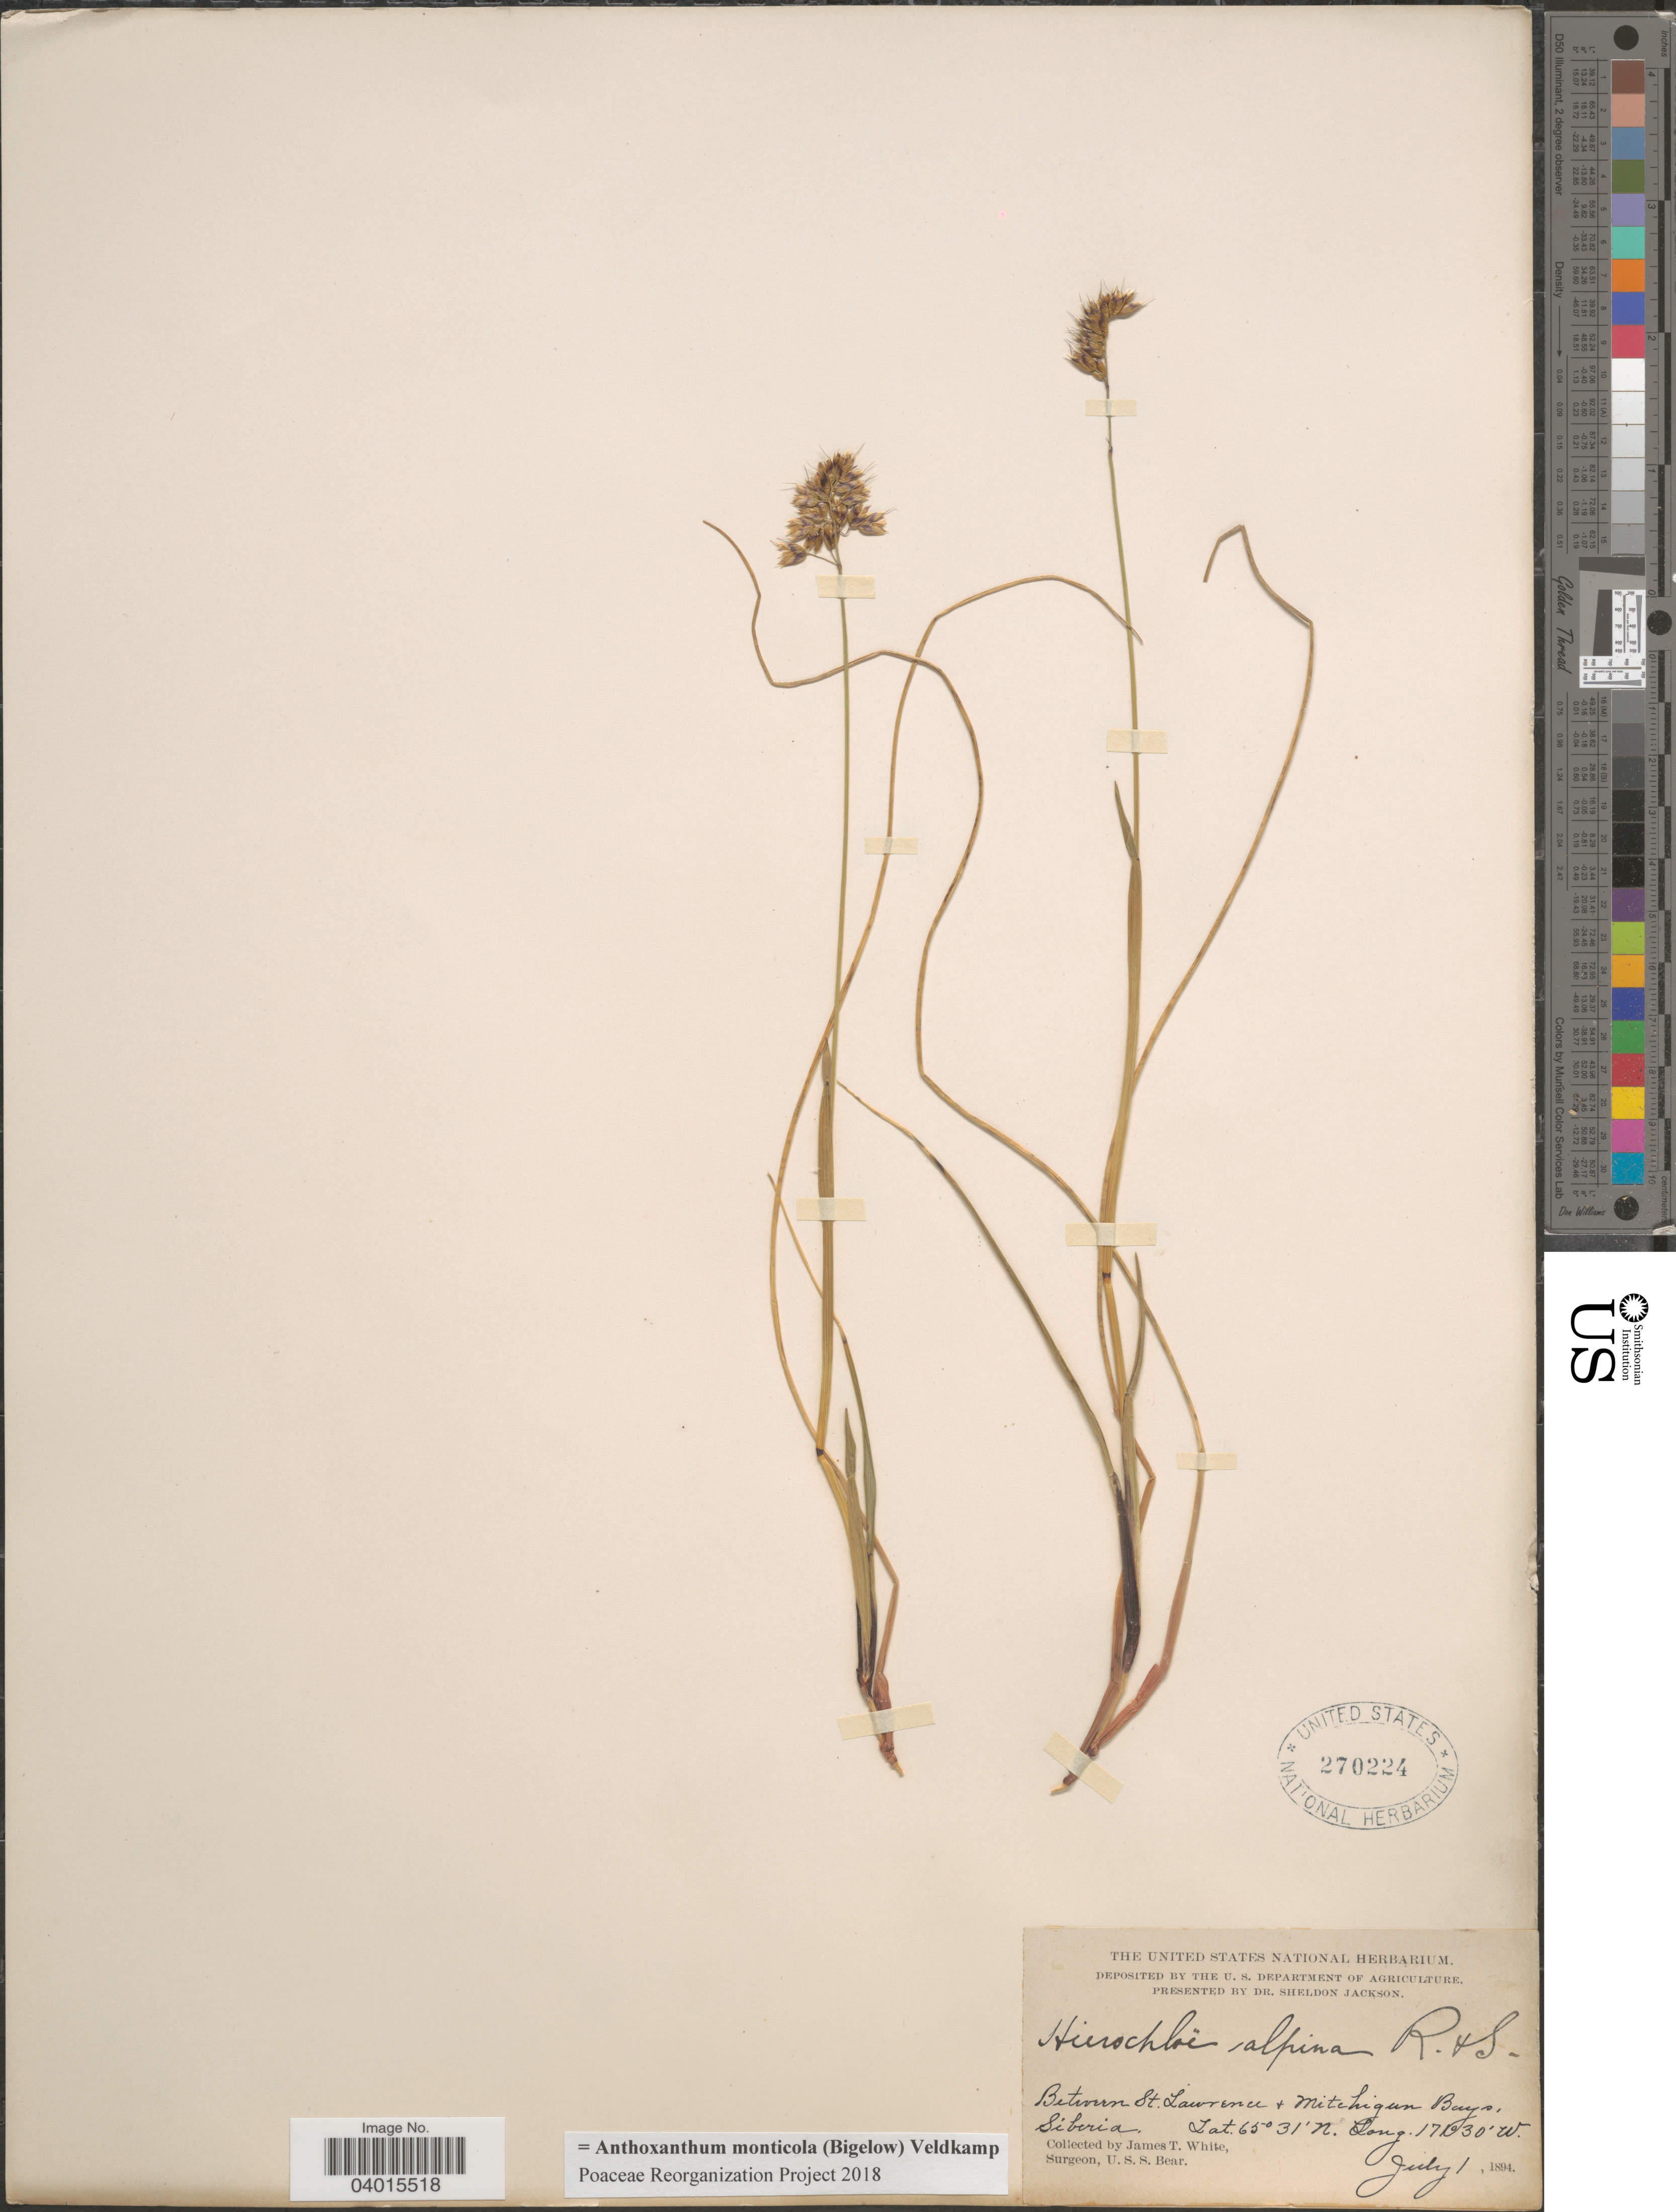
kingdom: Plantae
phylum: Tracheophyta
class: Liliopsida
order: Poales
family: Poaceae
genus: Anthoxanthum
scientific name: Anthoxanthum monticola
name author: (Bigelow) Veldkamp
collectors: J. T. White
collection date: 1894-07-01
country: Russian Federation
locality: Between St. Lawrence & Mitchigan Bays, Siberia.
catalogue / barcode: US 270224